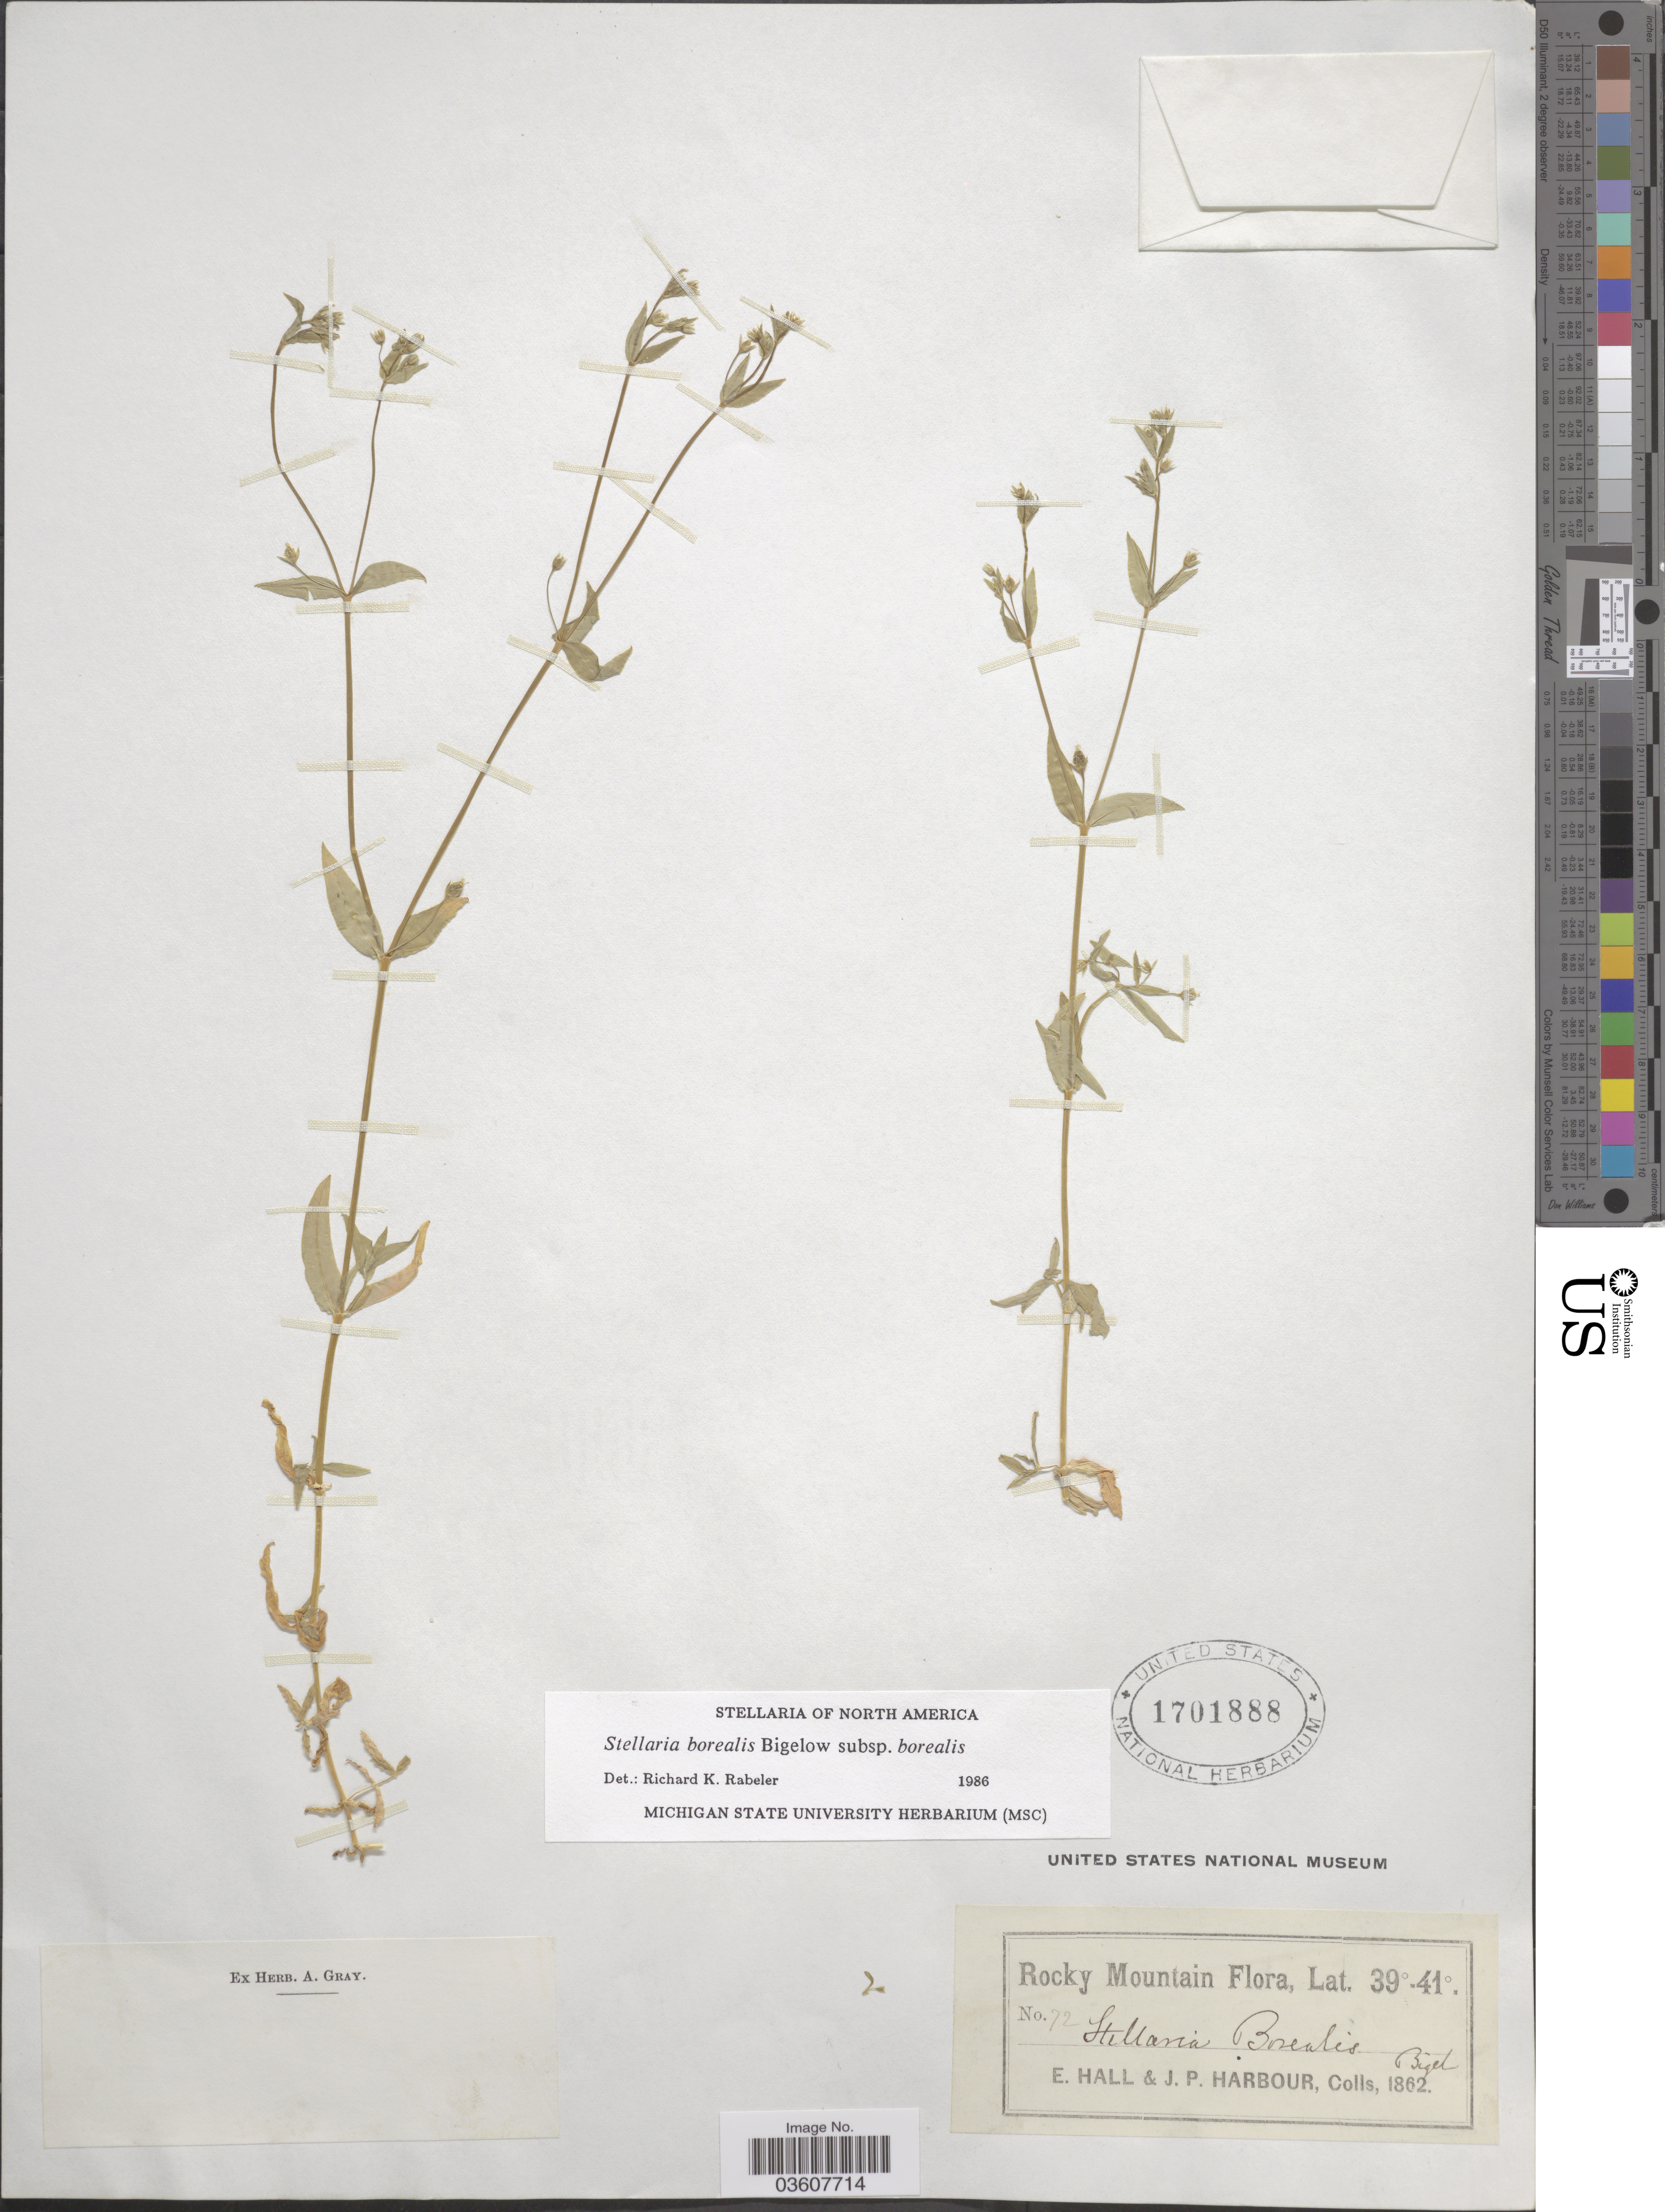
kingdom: Plantae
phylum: Tracheophyta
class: Magnoliopsida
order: Caryophyllales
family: Caryophyllaceae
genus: Stellaria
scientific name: Stellaria borealis subsp. borealis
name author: Bigelow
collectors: E. Hall & J. Harbour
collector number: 72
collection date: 1862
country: United States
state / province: Colorado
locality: Rocky Mountain.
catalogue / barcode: US 1701888